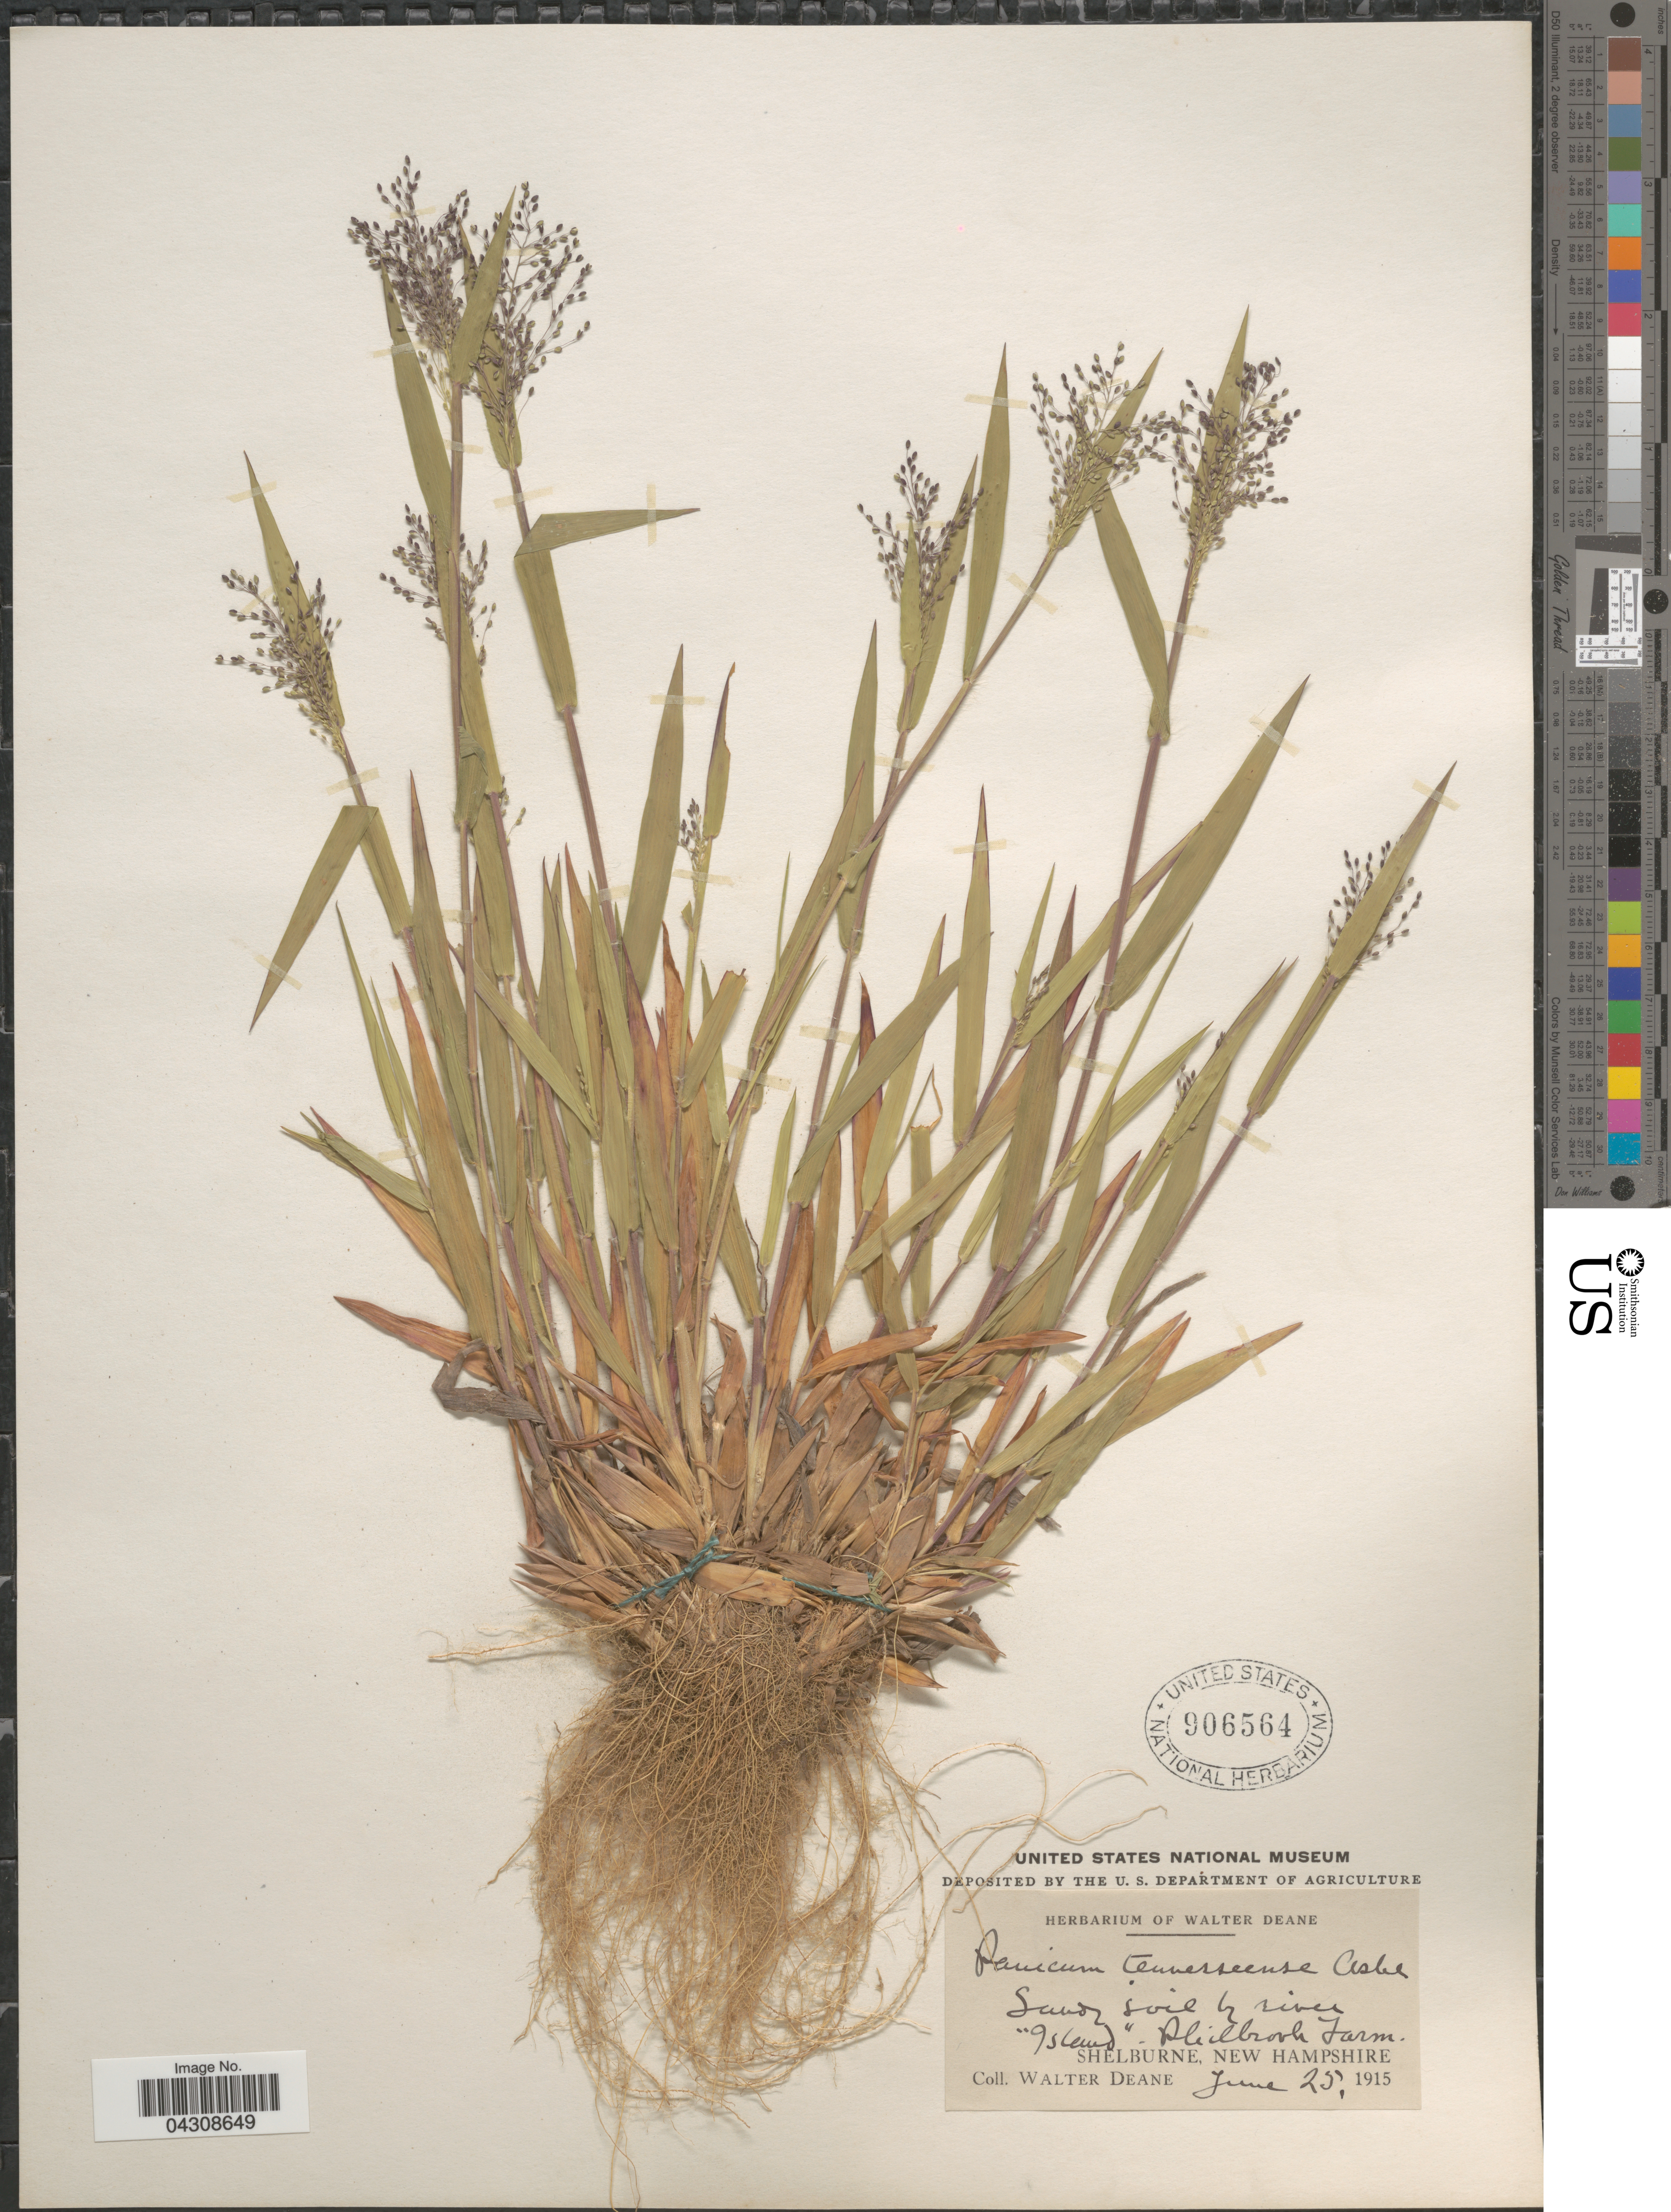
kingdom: Plantae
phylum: Tracheophyta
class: Liliopsida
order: Poales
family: Poaceae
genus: Dichanthelium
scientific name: Dichanthelium acuminatum var. acuminatum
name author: (Sw.) Gould & C.A. Clark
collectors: W. Deane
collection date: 1915-06-25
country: United States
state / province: New Hampshire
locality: Sandy soil by river "Island". Philbrook Farm.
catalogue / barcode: US 906564